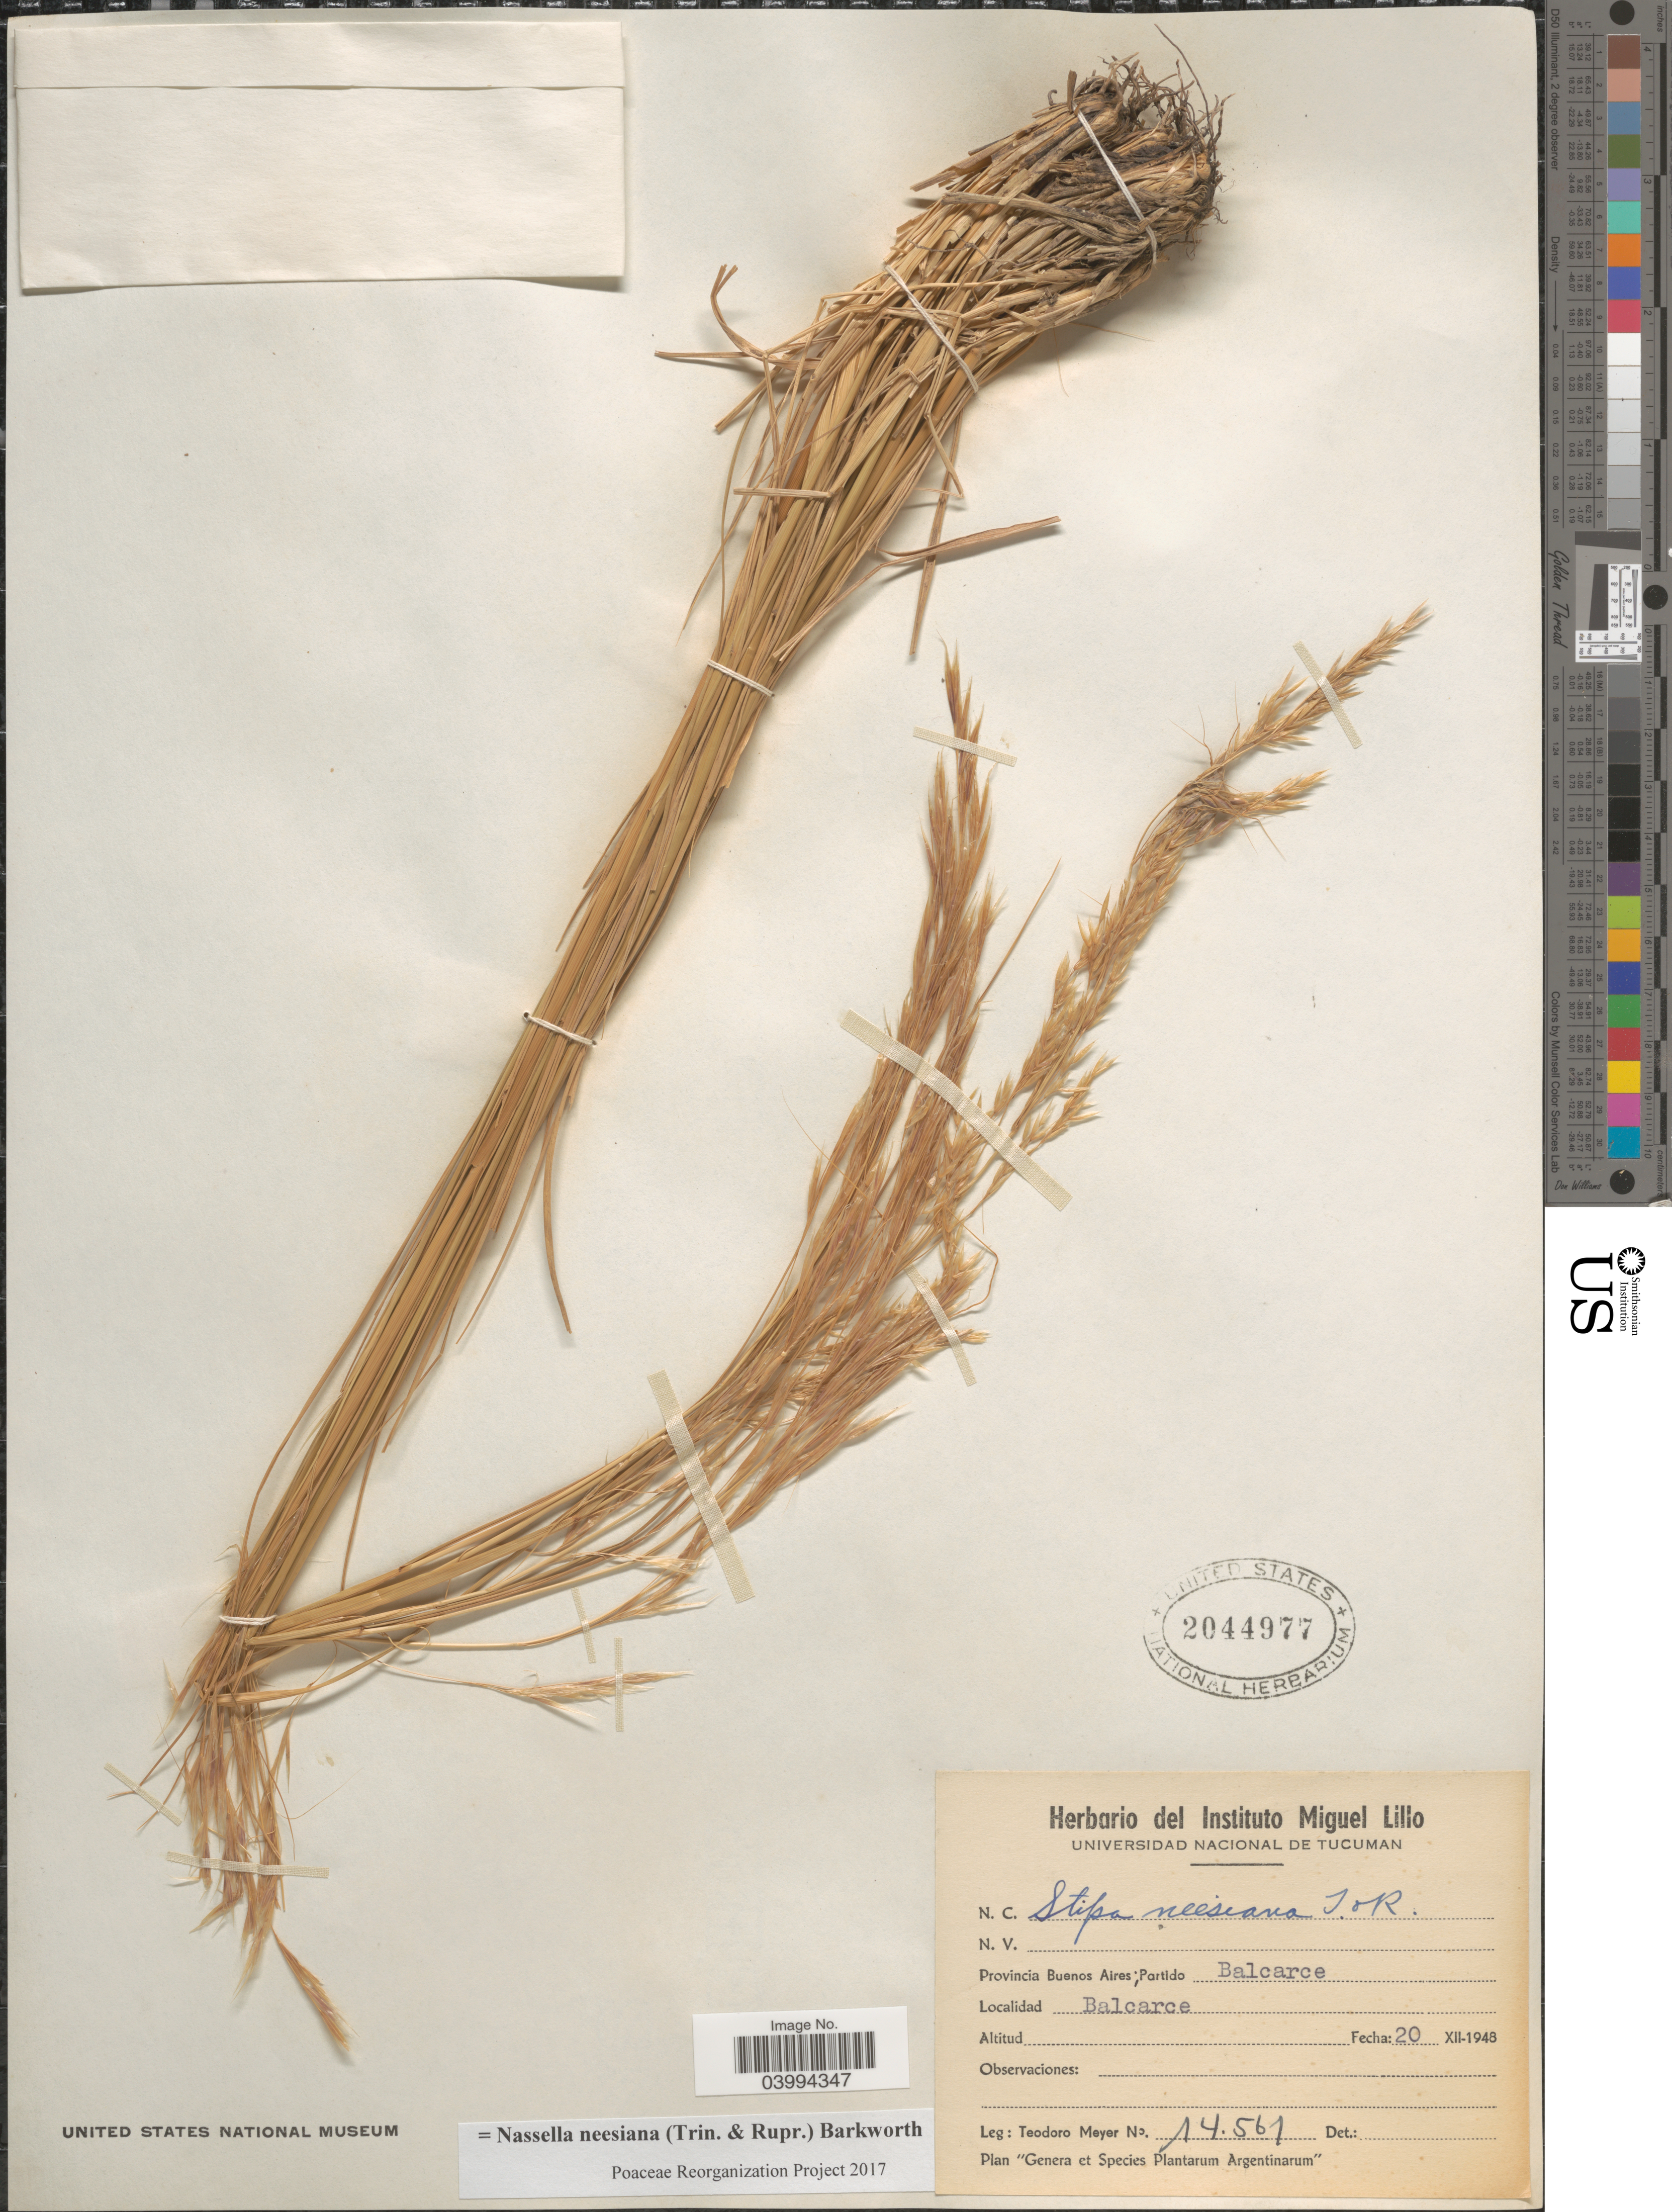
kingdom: Plantae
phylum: Tracheophyta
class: Liliopsida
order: Poales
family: Poaceae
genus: Nassella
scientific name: Nassella neesiana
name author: (Trin. & Rupr.) Barkworth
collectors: T. Meyer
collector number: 14561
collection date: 1948-12-20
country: Argentina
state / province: Buenos Aires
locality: Partido Balcarce, Balcarce.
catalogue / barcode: US 2044977